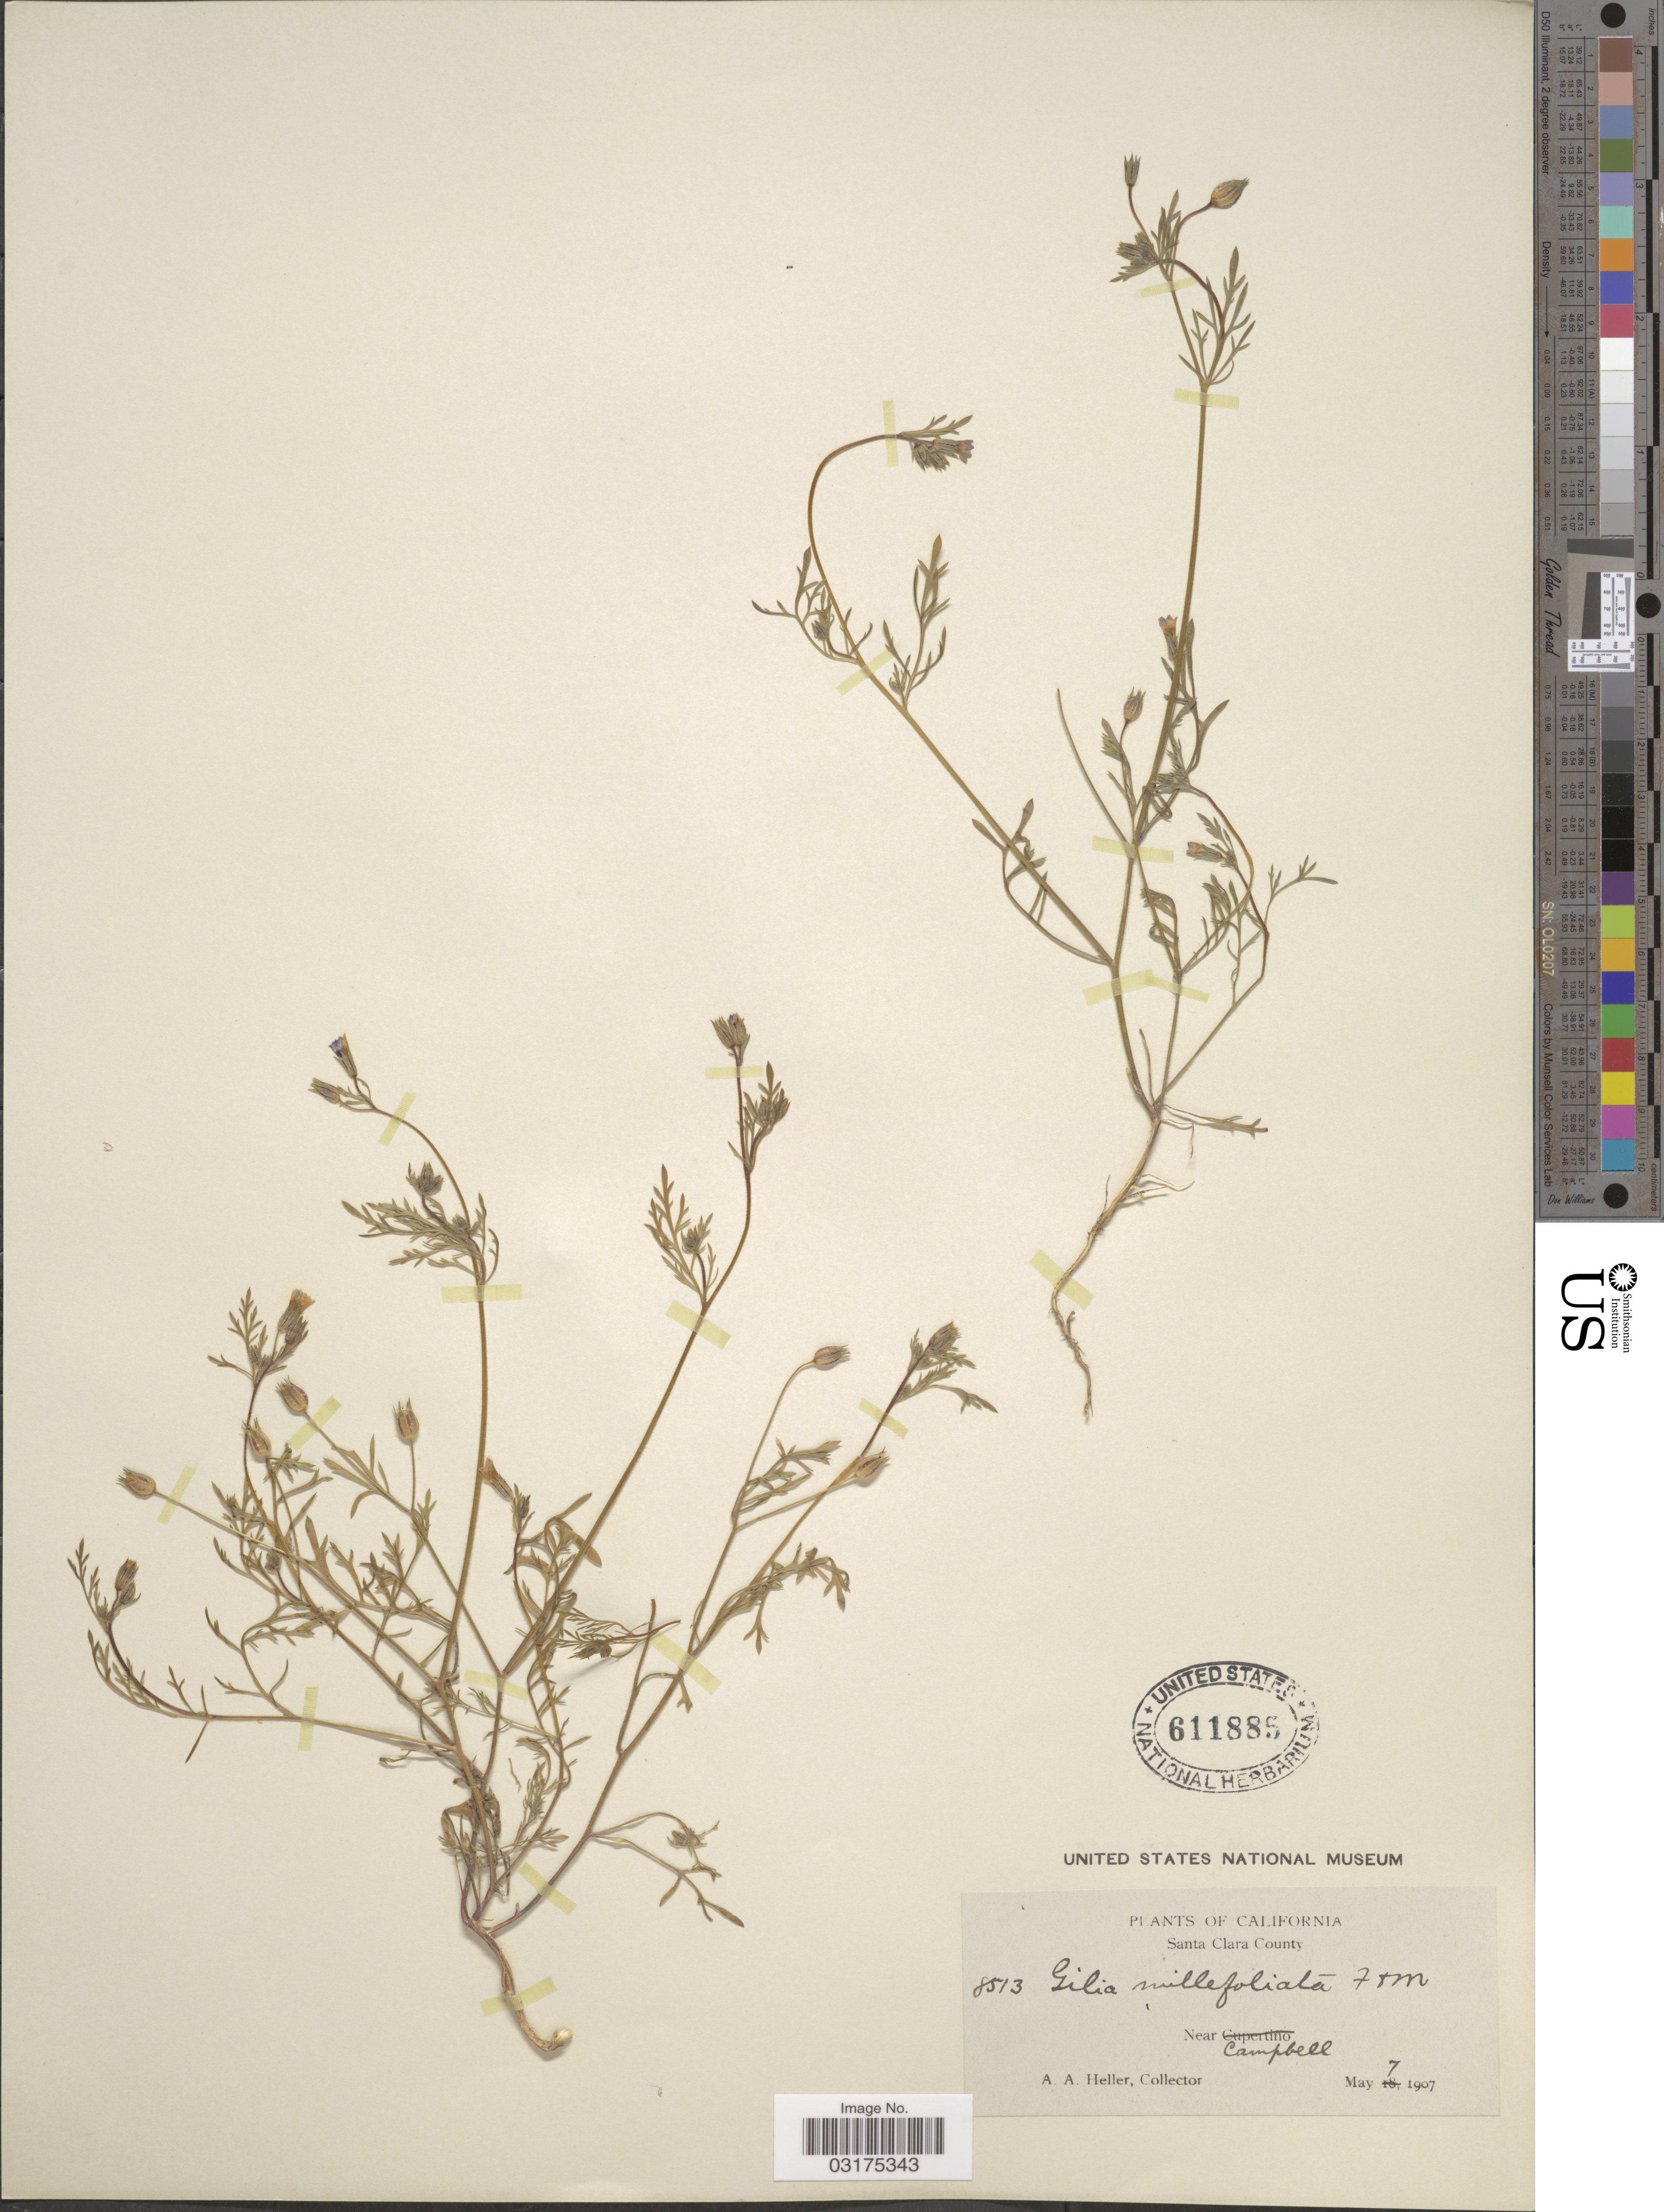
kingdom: Plantae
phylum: Tracheophyta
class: Magnoliopsida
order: Ericales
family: Polemoniaceae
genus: Gilia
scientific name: Gilia clivorum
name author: (Jeps.) V.E. Grant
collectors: A. A. Heller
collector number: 8513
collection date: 1907-05-07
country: United States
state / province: California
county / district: Santa Clara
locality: Santa Clara County, Near Campbell.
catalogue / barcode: US 611885